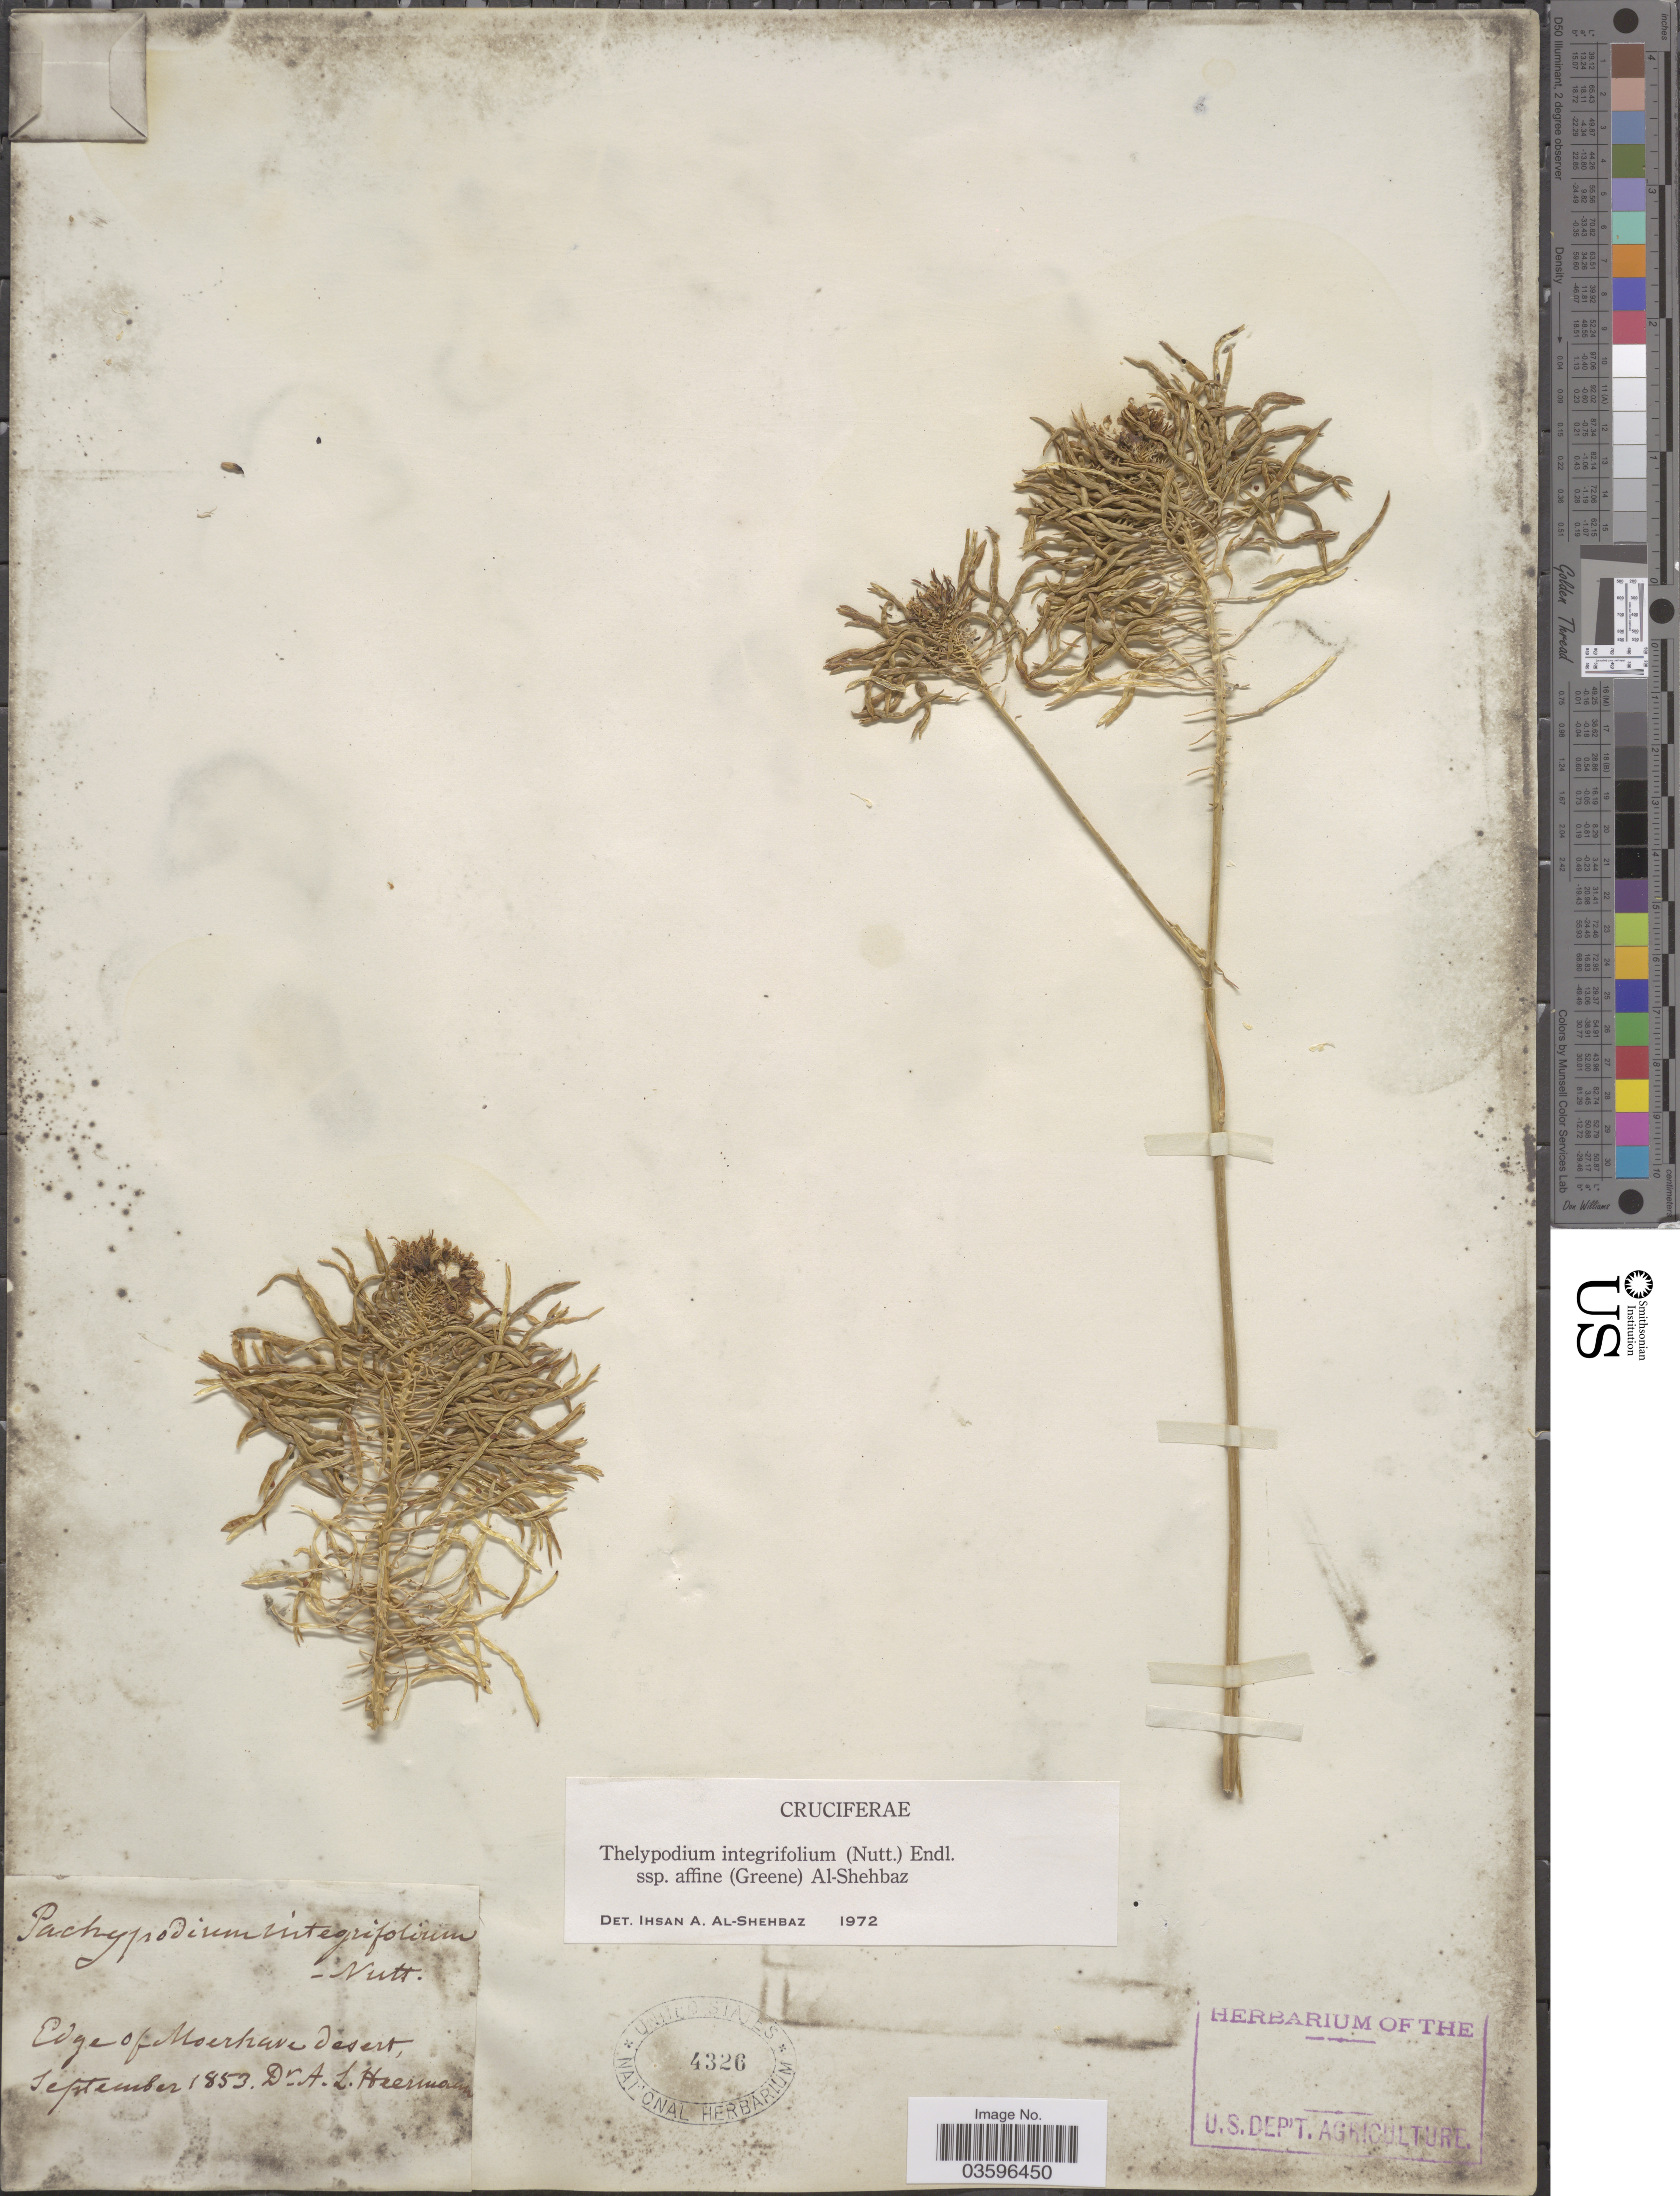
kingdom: Plantae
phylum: Tracheophyta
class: Magnoliopsida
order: Brassicales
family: Brassicaceae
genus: Thelypodium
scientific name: Thelypodium integrifolium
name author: (Nutt.) Endl.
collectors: A. Heermann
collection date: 1853-09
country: United States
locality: Edge of Moerhave Desert.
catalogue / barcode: US 4326